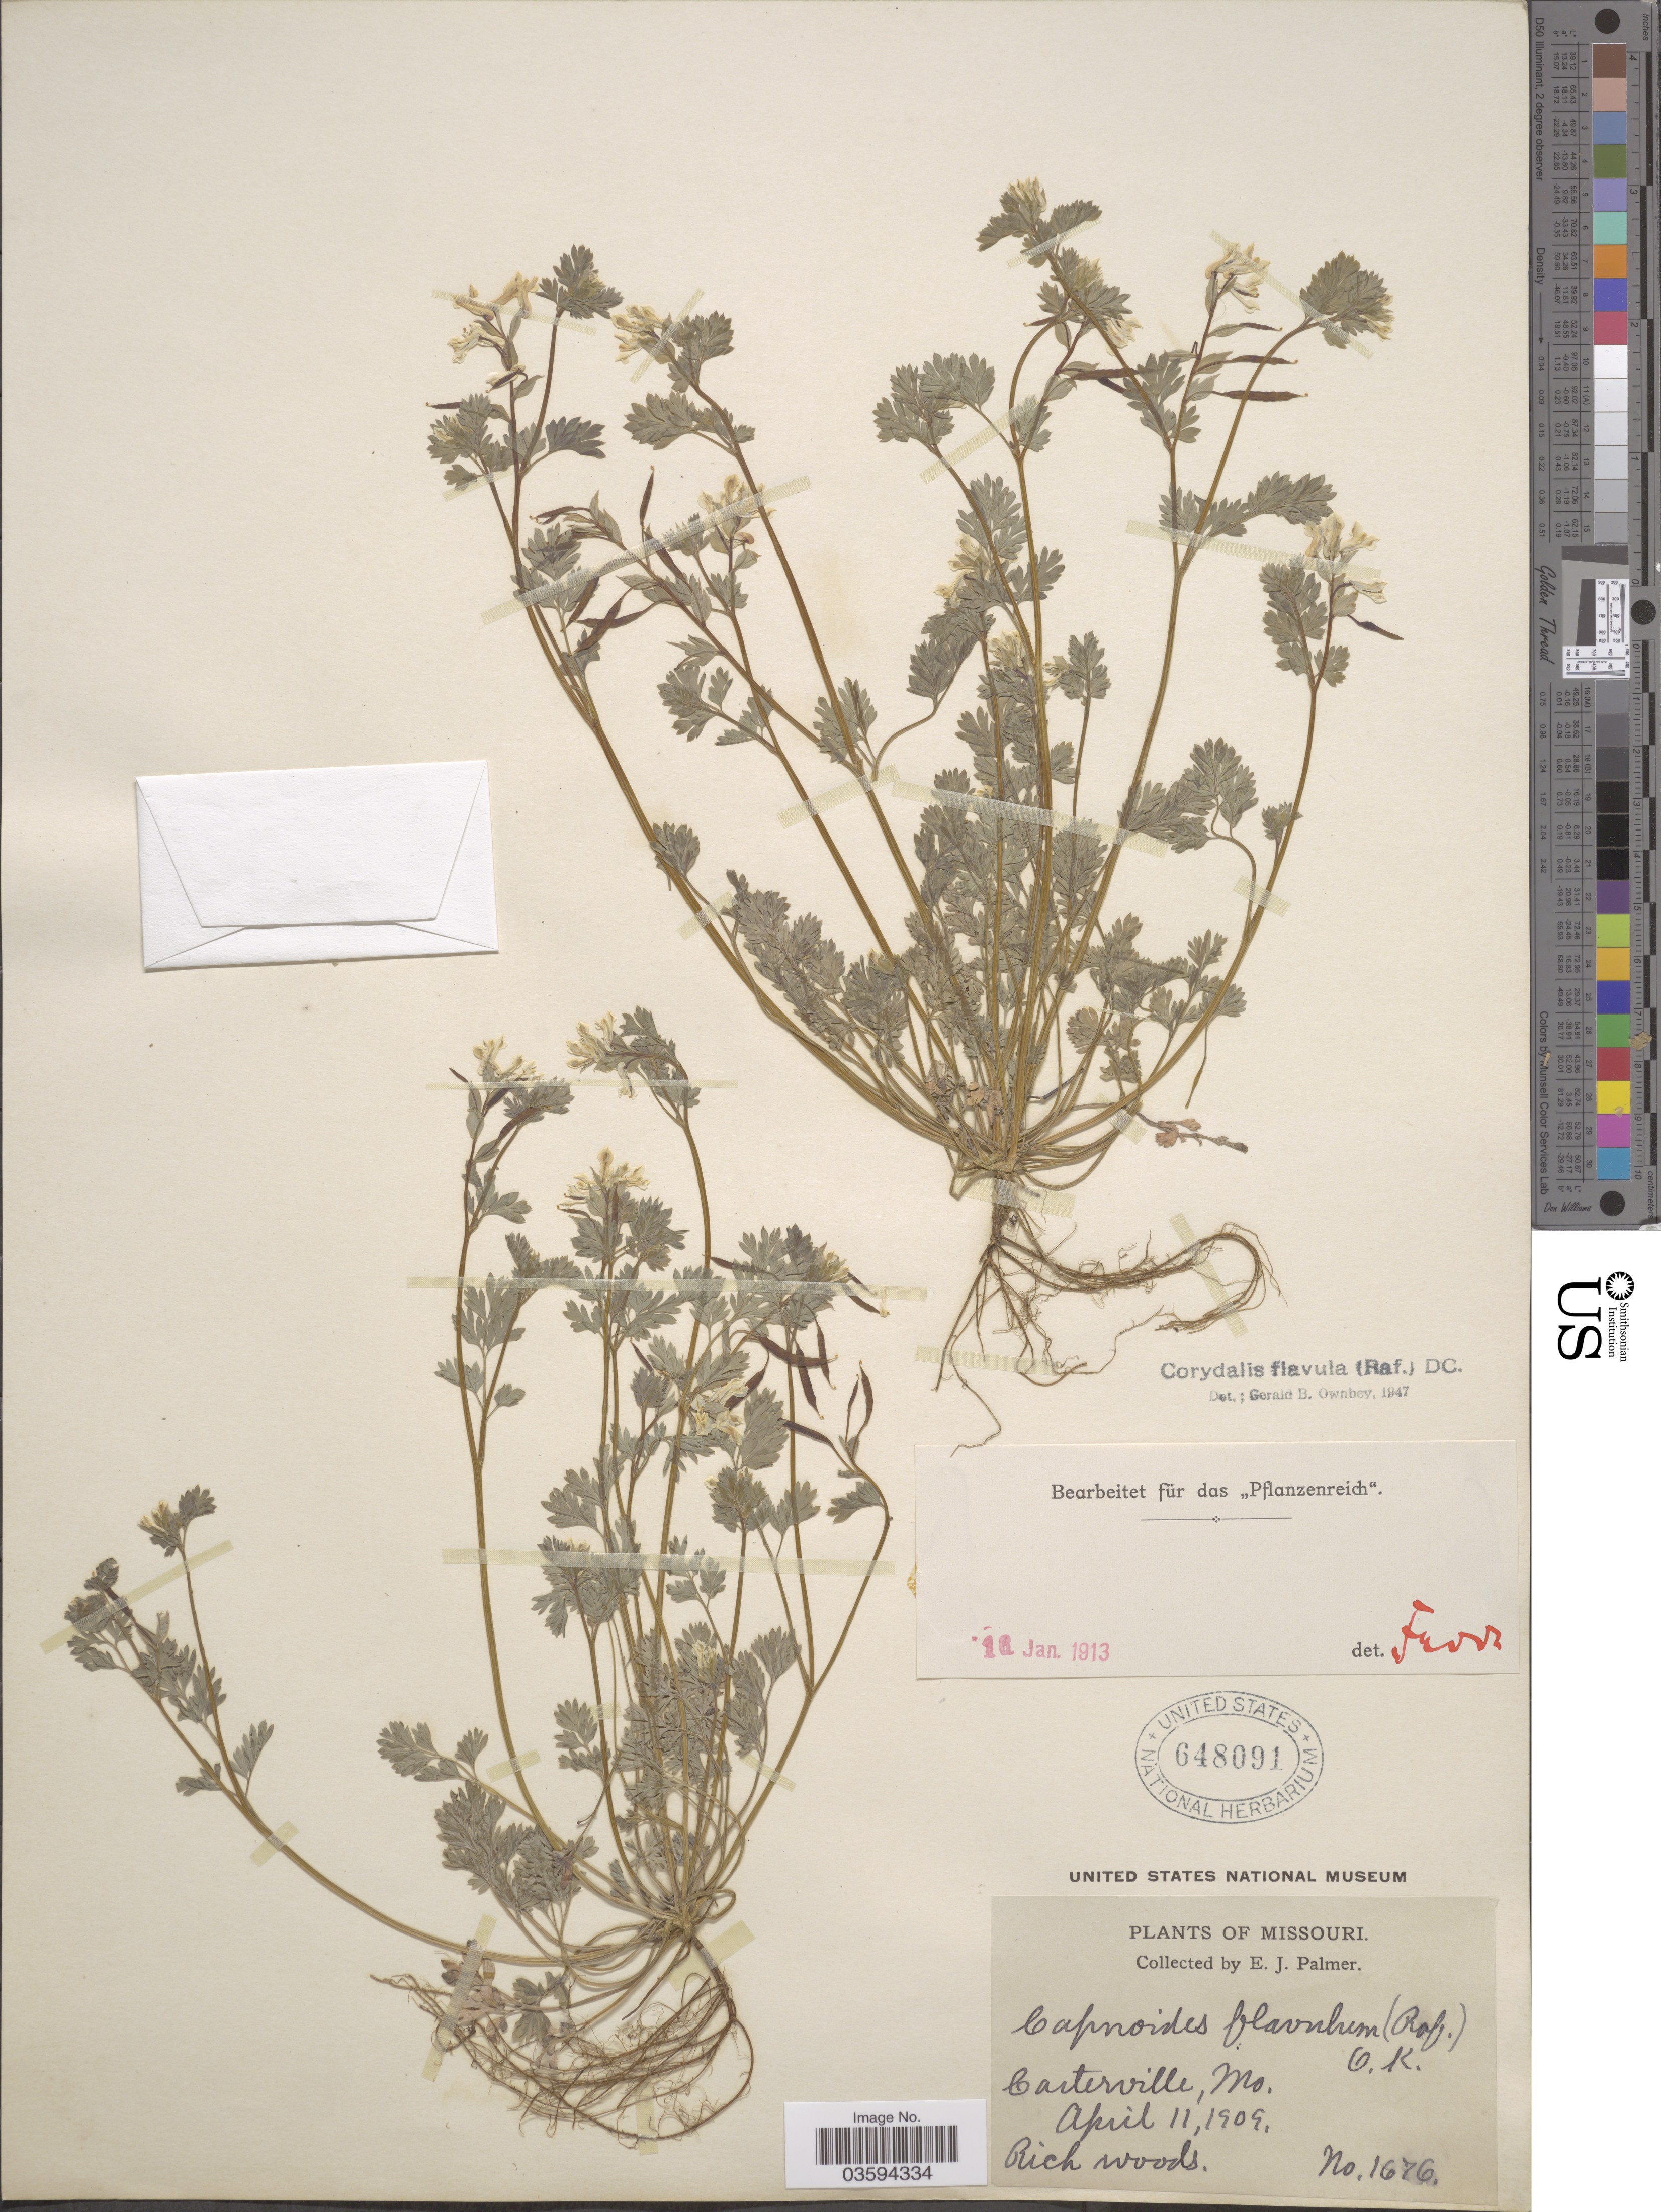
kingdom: Plantae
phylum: Tracheophyta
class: Magnoliopsida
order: Ranunculales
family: Papaveraceae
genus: Corydalis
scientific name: Corydalis flavula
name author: (Raf.) DC.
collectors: E. J. Palmer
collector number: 1676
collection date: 1909-04-11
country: United States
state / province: Missouri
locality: Carterville.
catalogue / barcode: US 648091